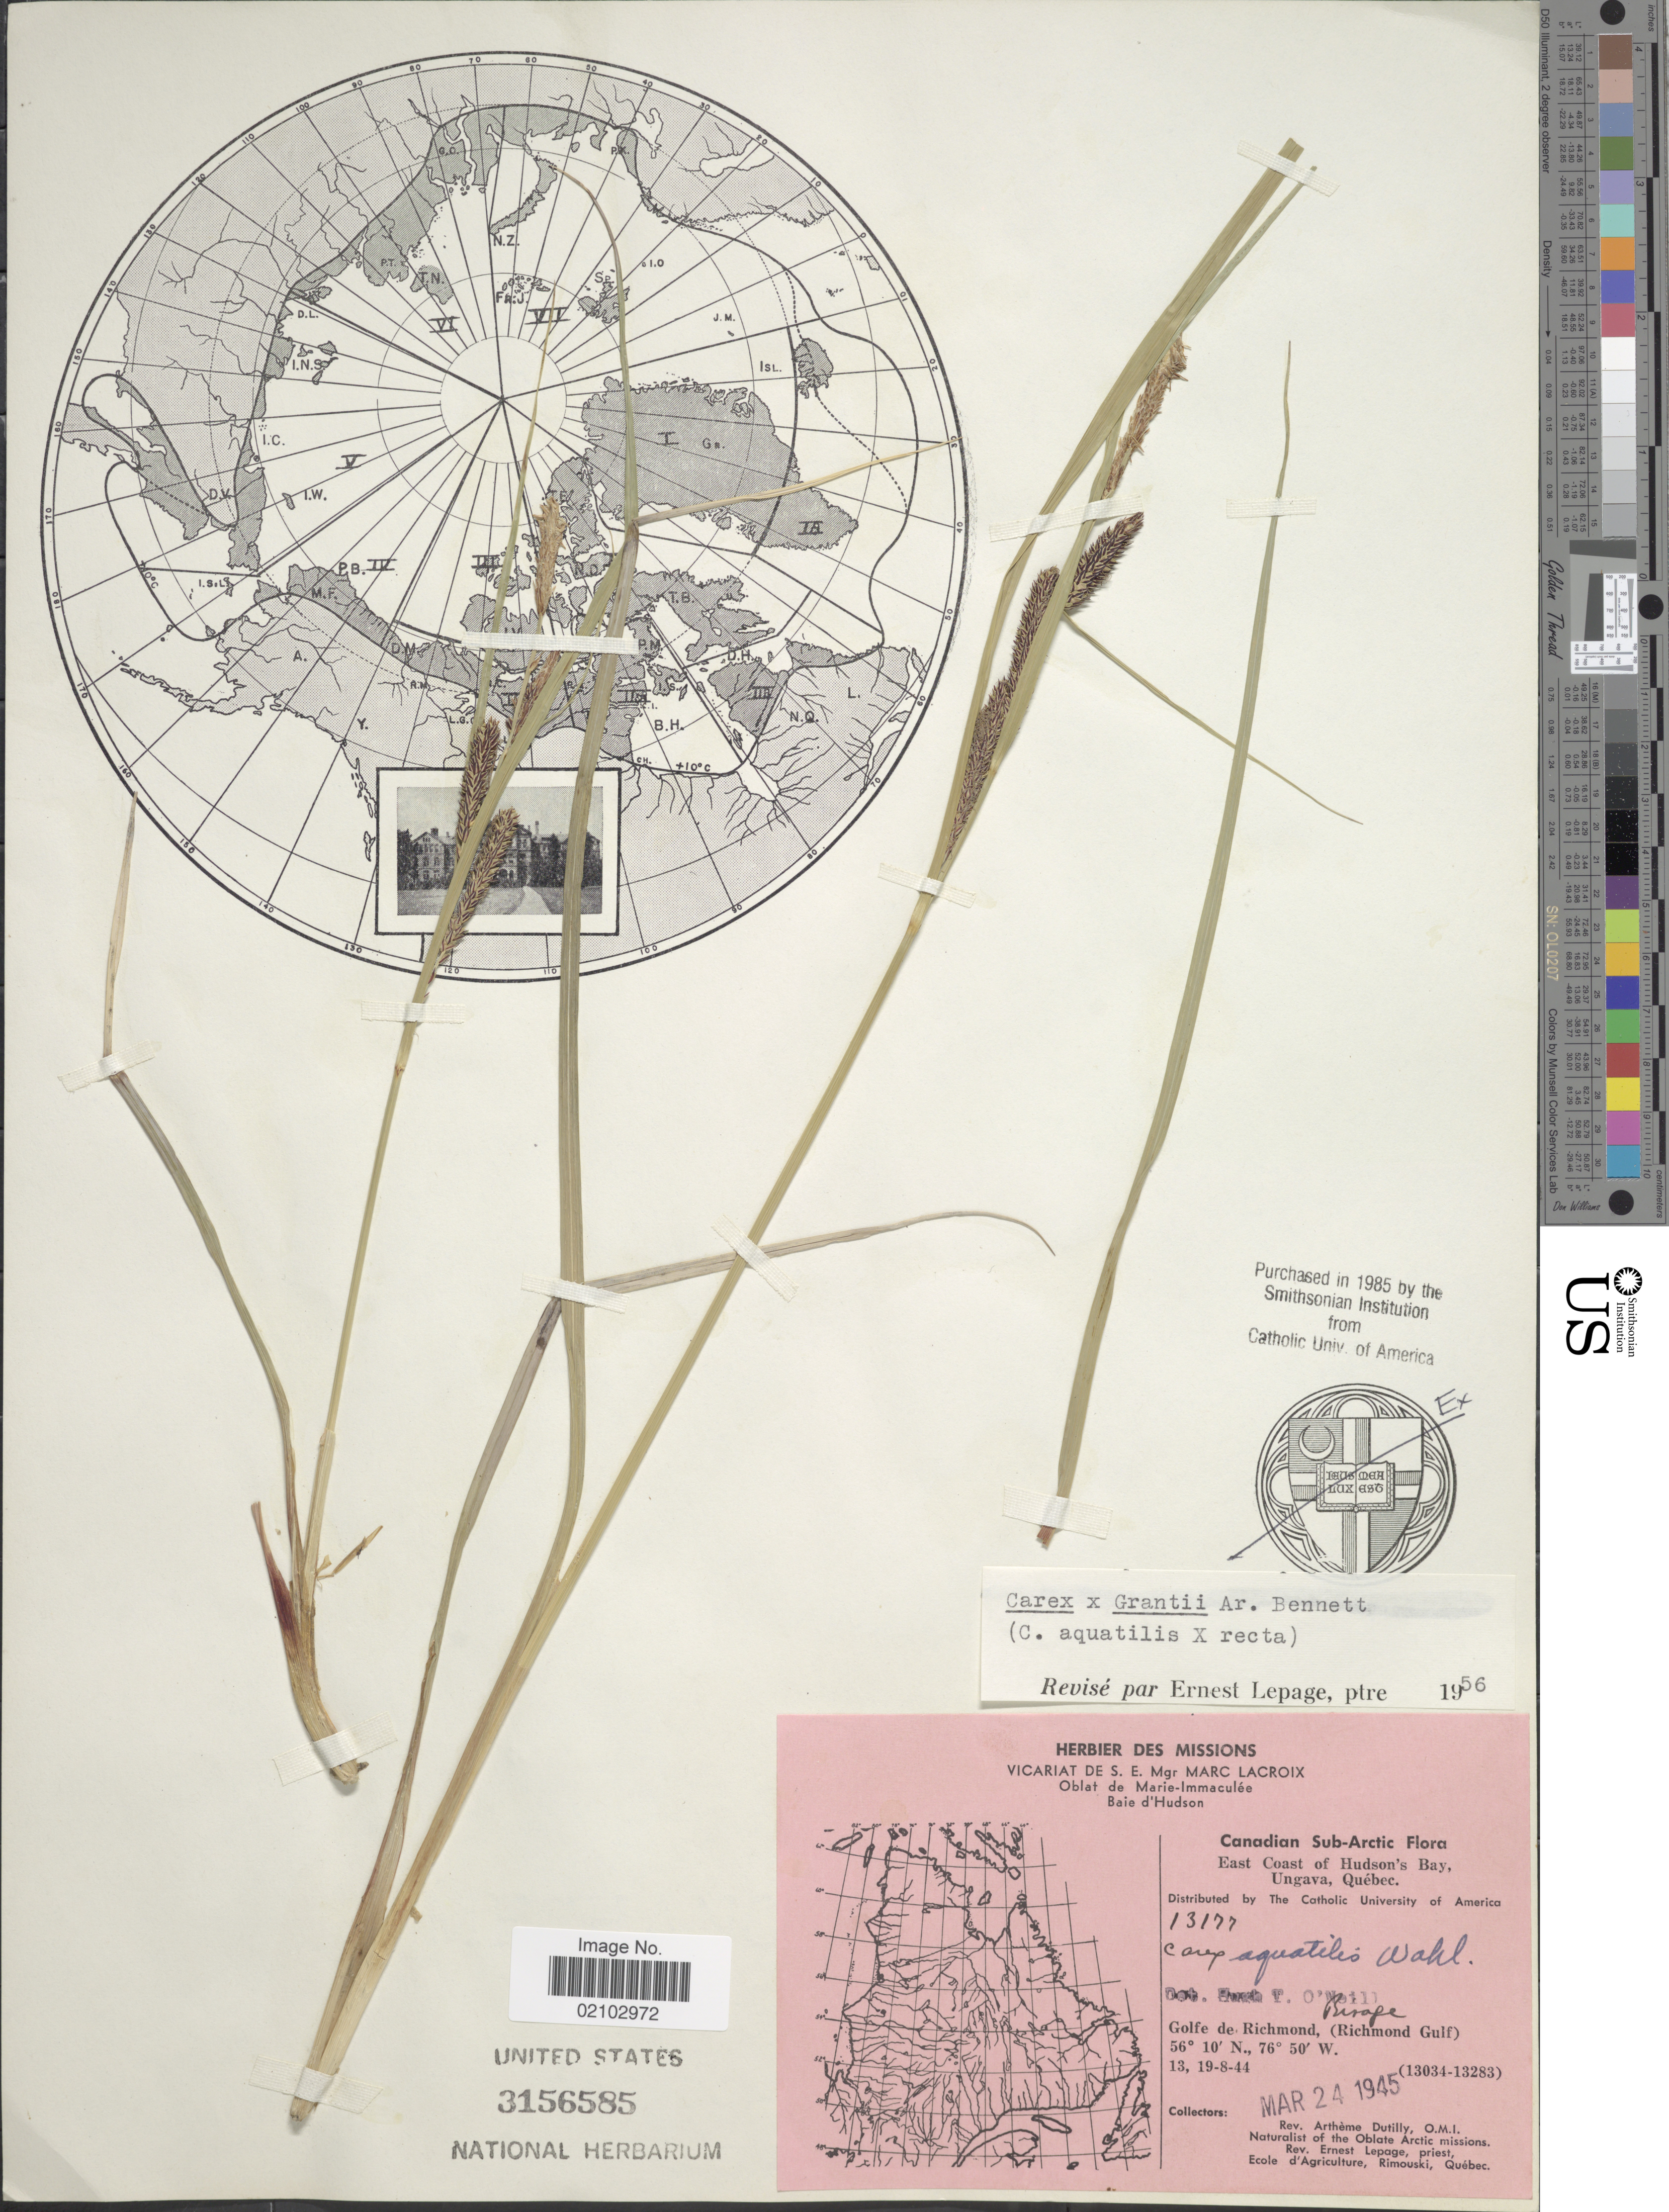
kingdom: Plantae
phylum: Tracheophyta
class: Liliopsida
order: Poales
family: Cyperaceae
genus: Carex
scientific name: Carex aquatilis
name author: Wahlenb.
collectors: A. Dutilly & E. Lepage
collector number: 13177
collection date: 1944-08-13/1944-08-19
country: Canada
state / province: Quebec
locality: Sub-Arctic, East Coast of Hudson's Bay, Ungava, Golfe de Richmond, (Richmond Gulf), Rivage.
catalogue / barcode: US 3156585